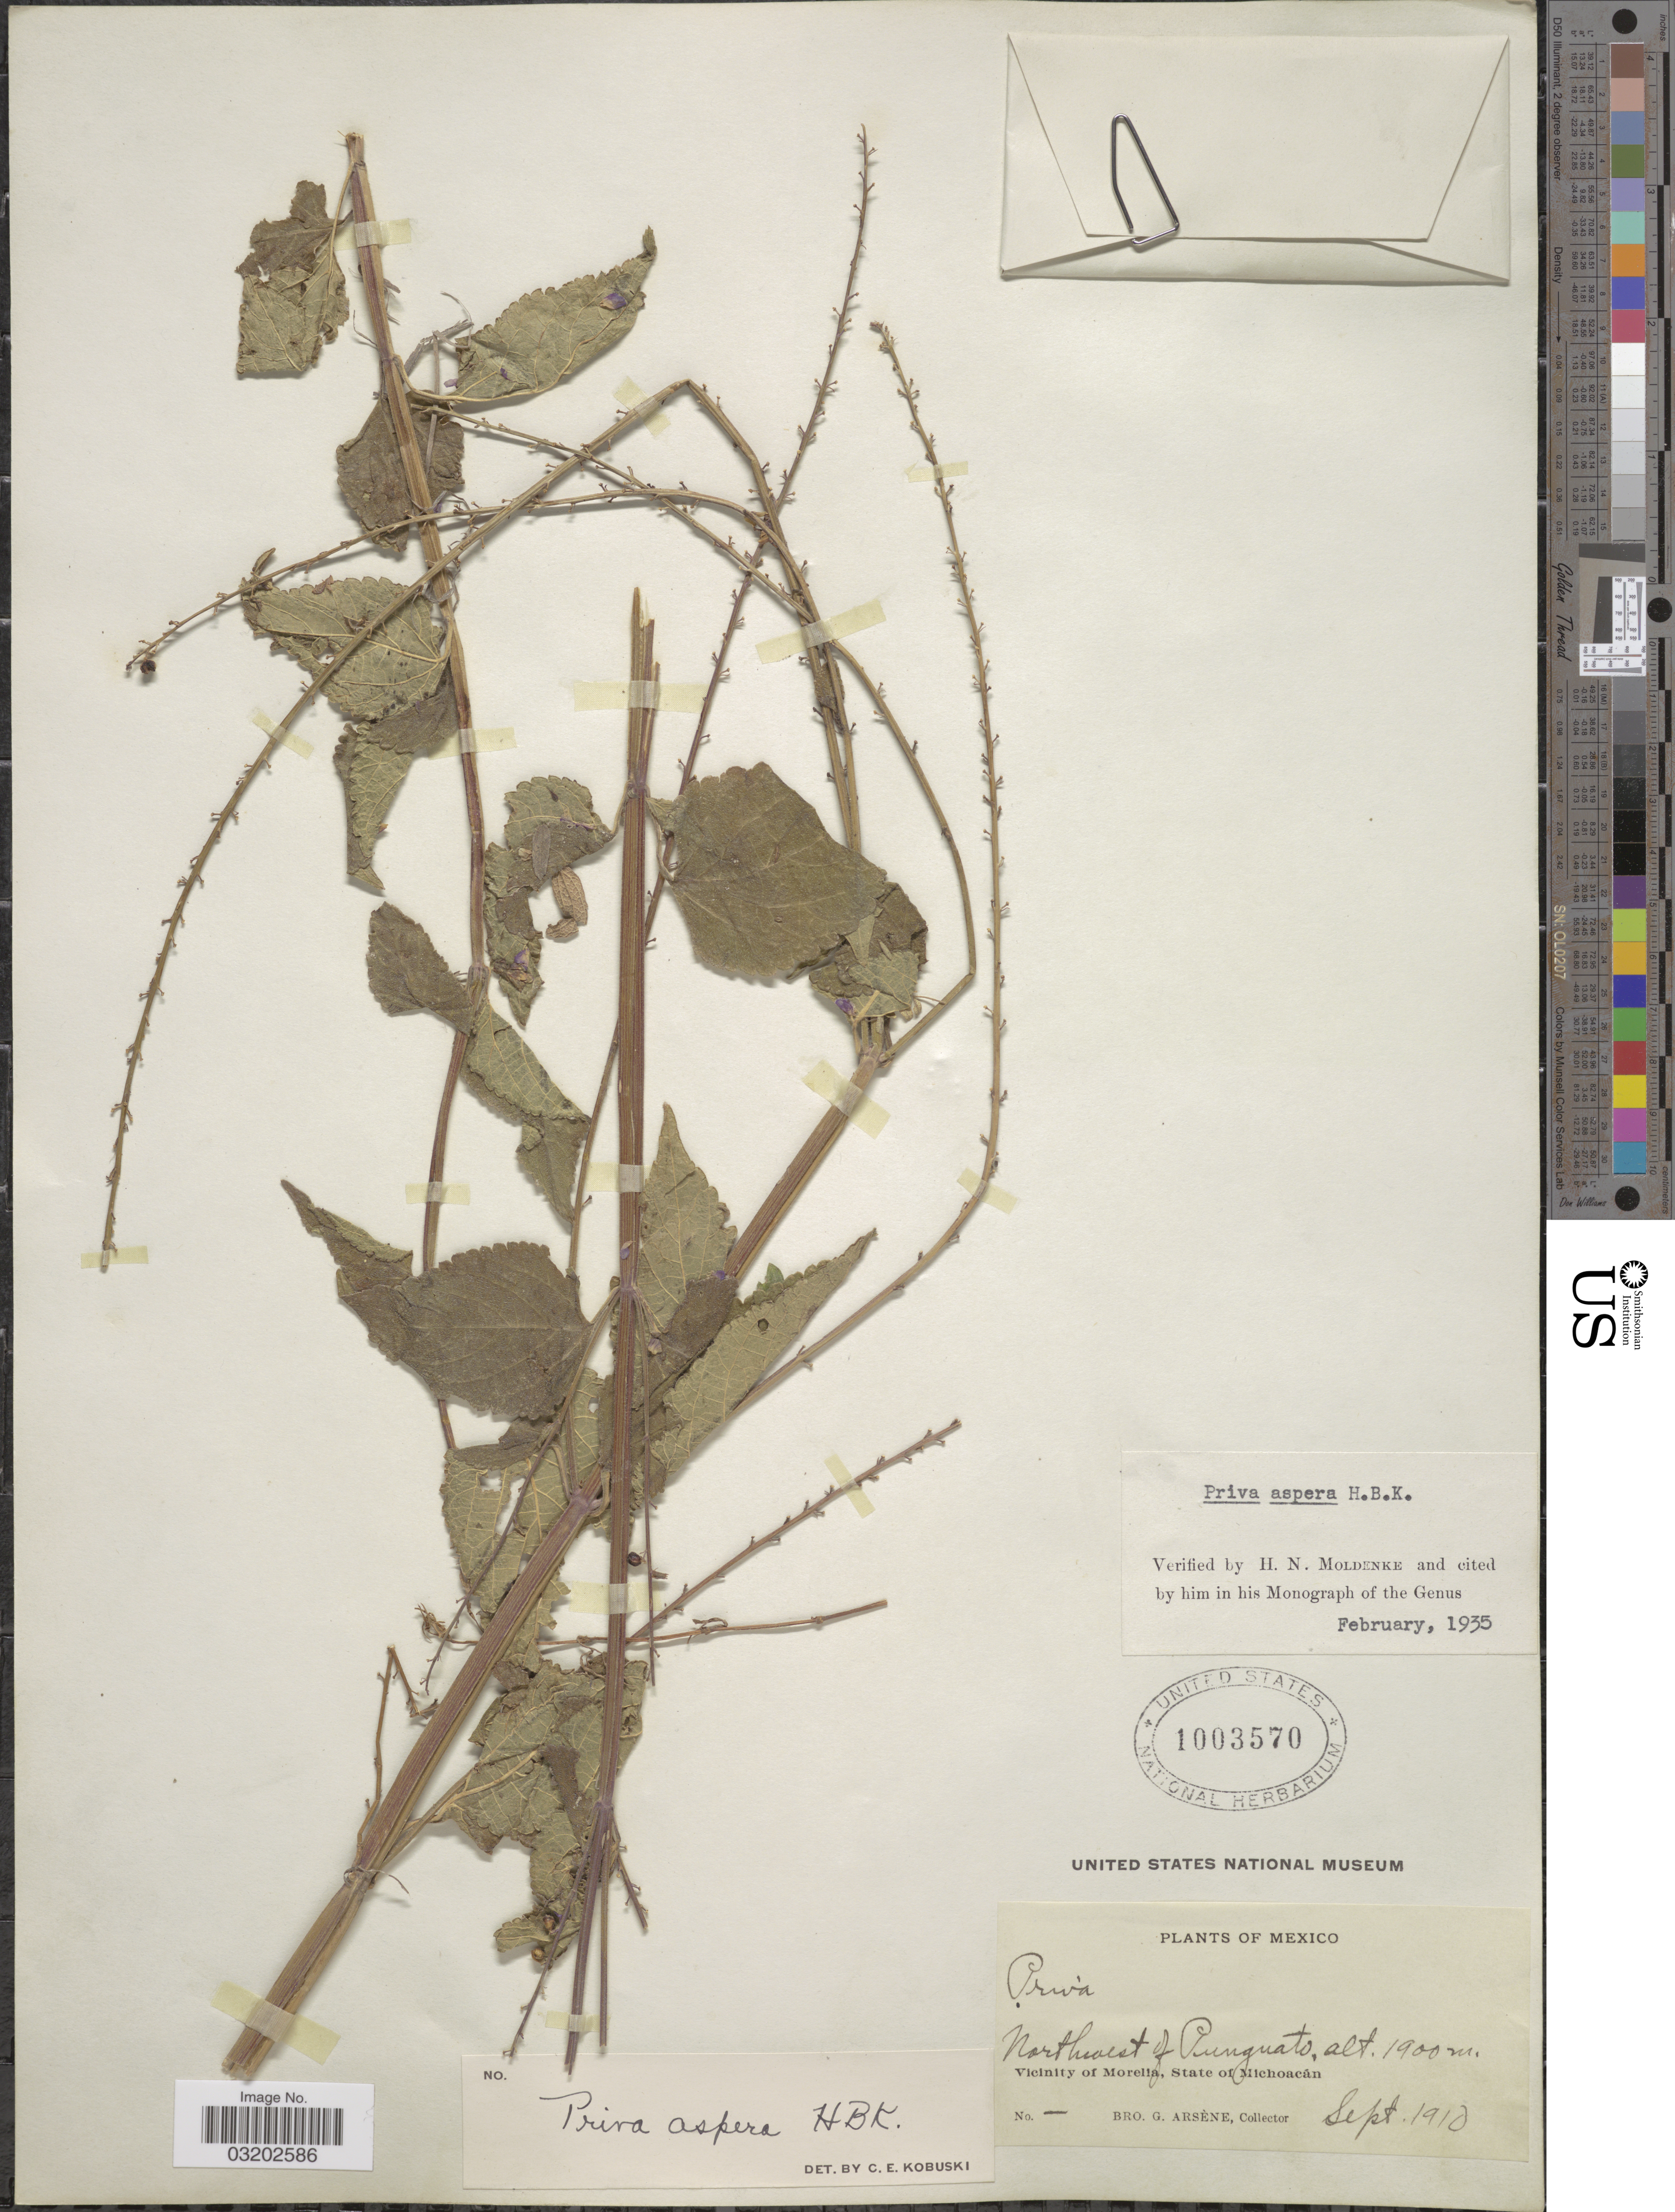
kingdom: Plantae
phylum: Tracheophyta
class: Magnoliopsida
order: Lamiales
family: Verbenaceae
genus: Priva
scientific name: Priva aspera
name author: Kunth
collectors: Bro. G. Arsène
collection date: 1910-09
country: Mexico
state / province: Michoacán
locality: Northwest of Punguato, Vicinity of Morelia.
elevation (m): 1900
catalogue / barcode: US 1003570